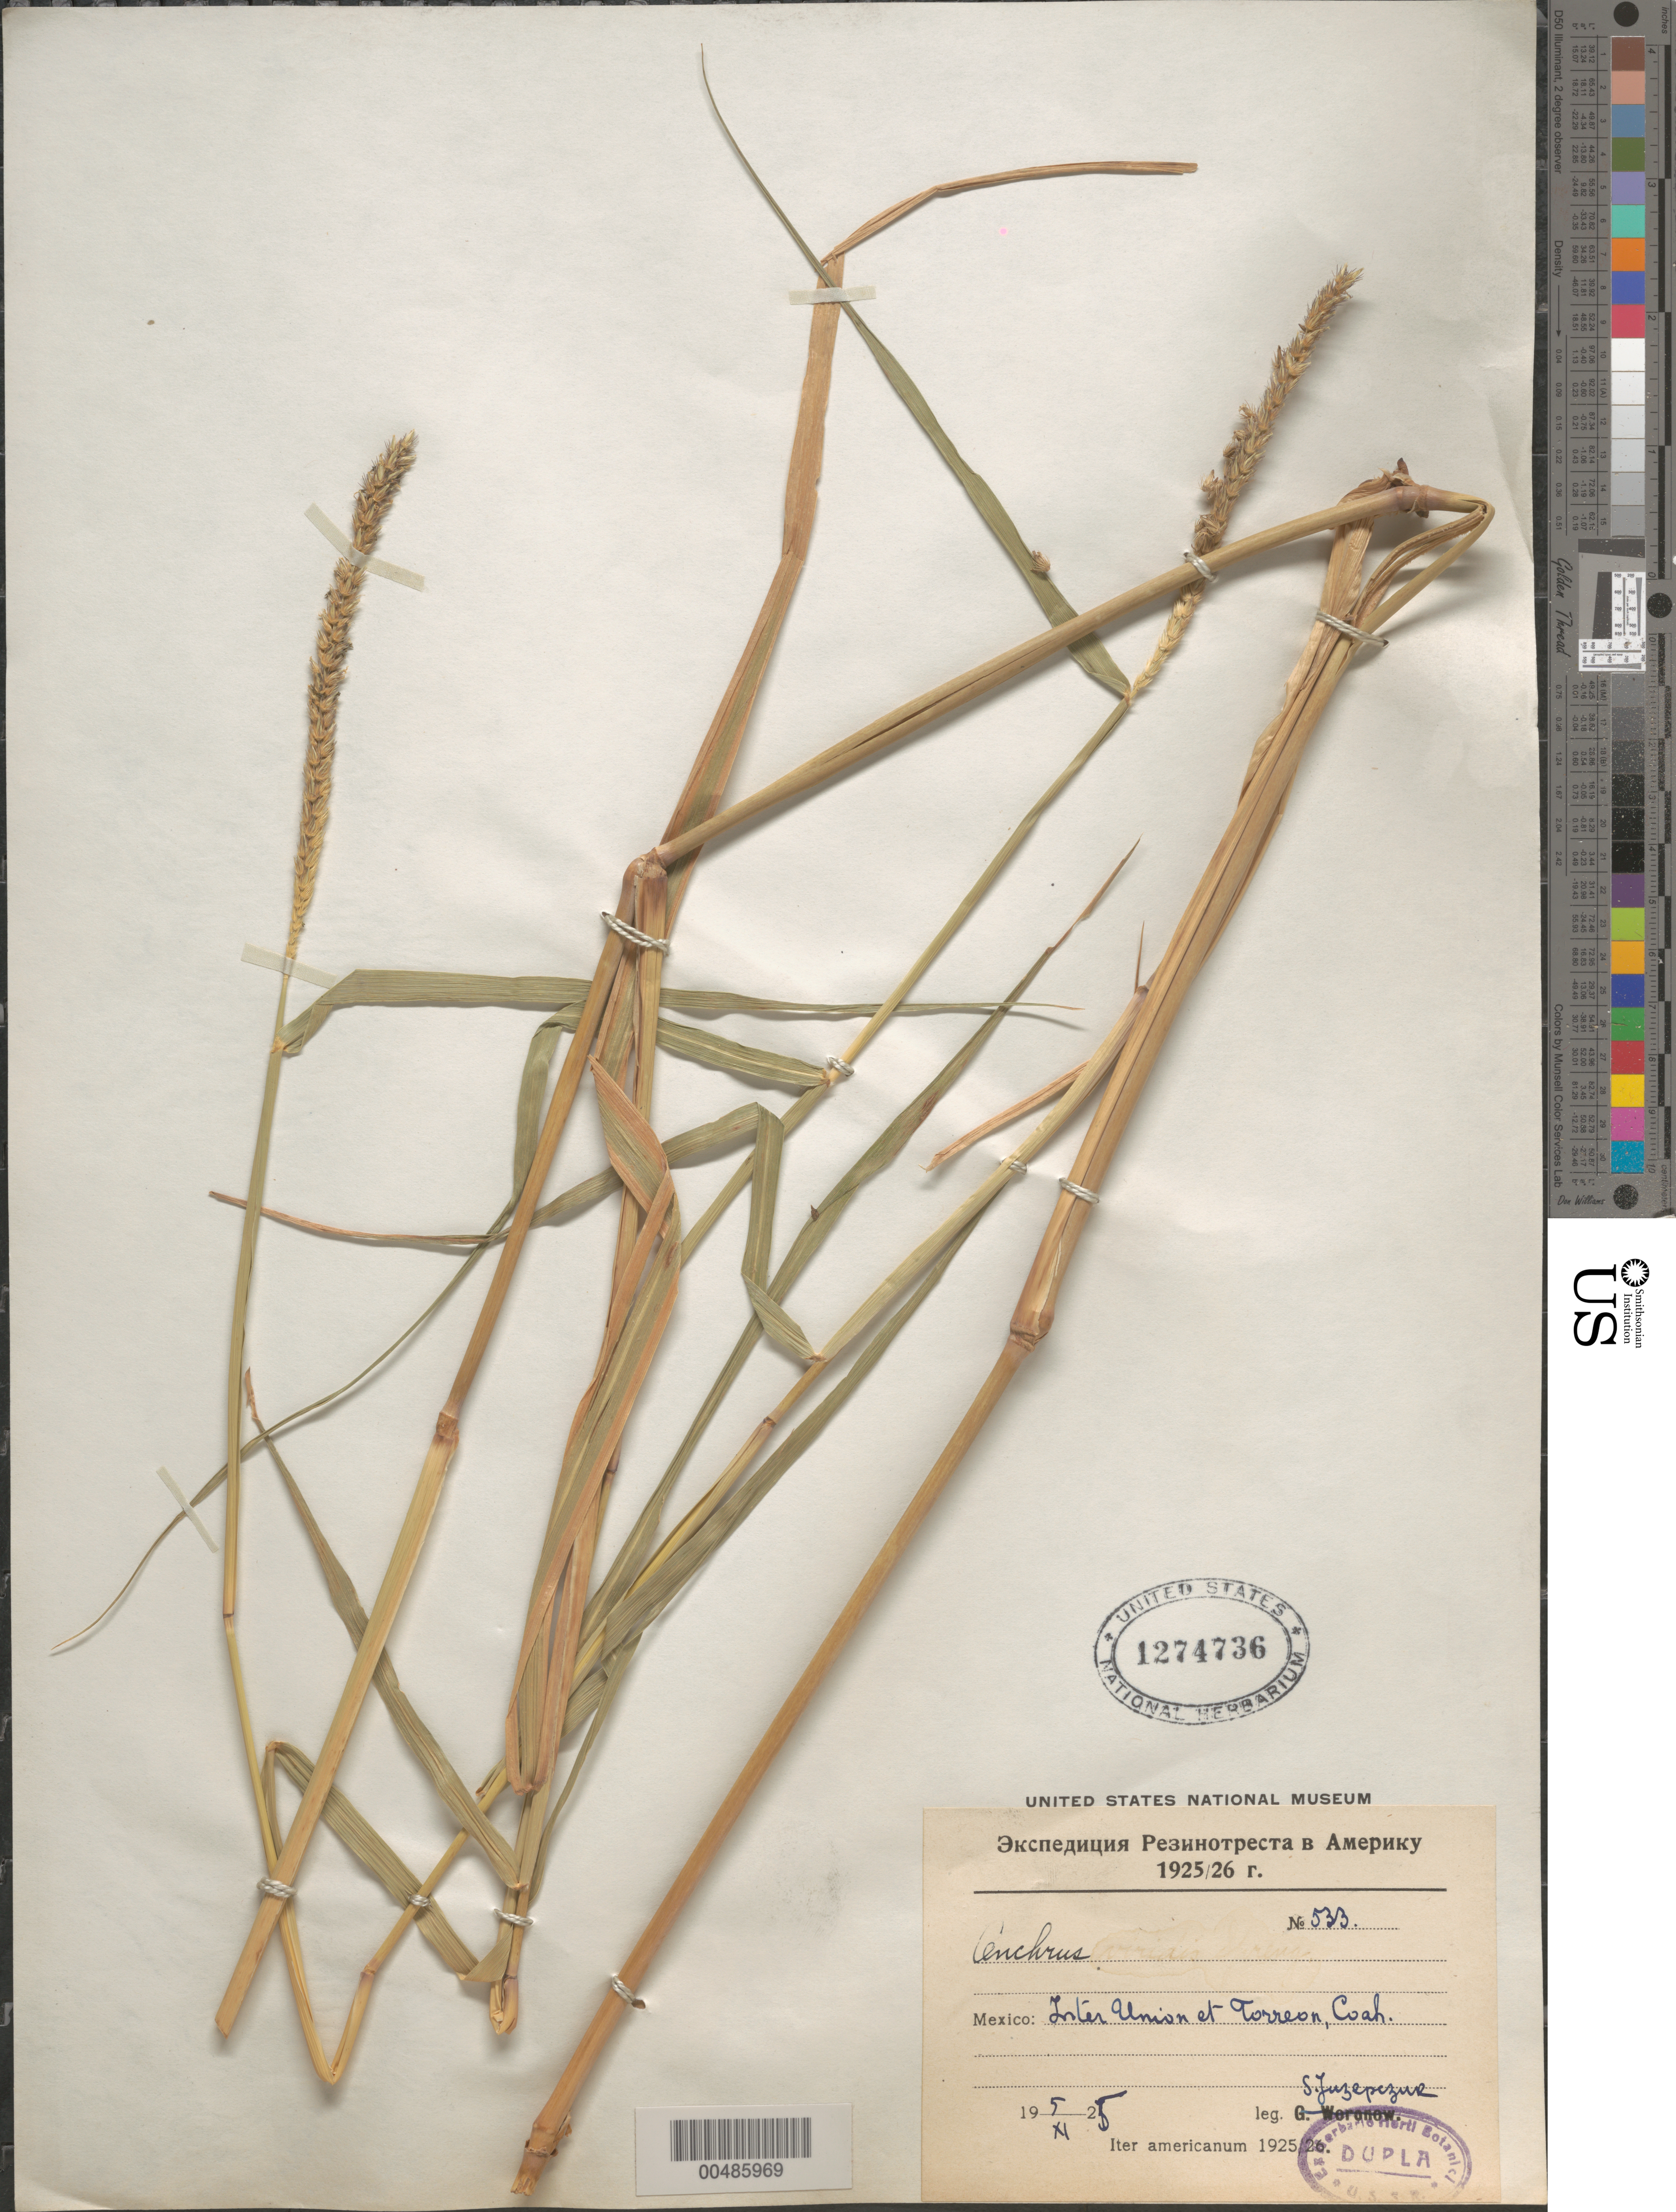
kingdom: Plantae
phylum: Tracheophyta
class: Liliopsida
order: Poales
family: Poaceae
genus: Cenchrus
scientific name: Cenchrus myosuroides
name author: Kunth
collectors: S. V. Juzepczuk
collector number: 533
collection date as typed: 5 Nov 1925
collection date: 1925-11-05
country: Mexico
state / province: Coahuila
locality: Inter Union et Torreon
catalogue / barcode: US 1274736